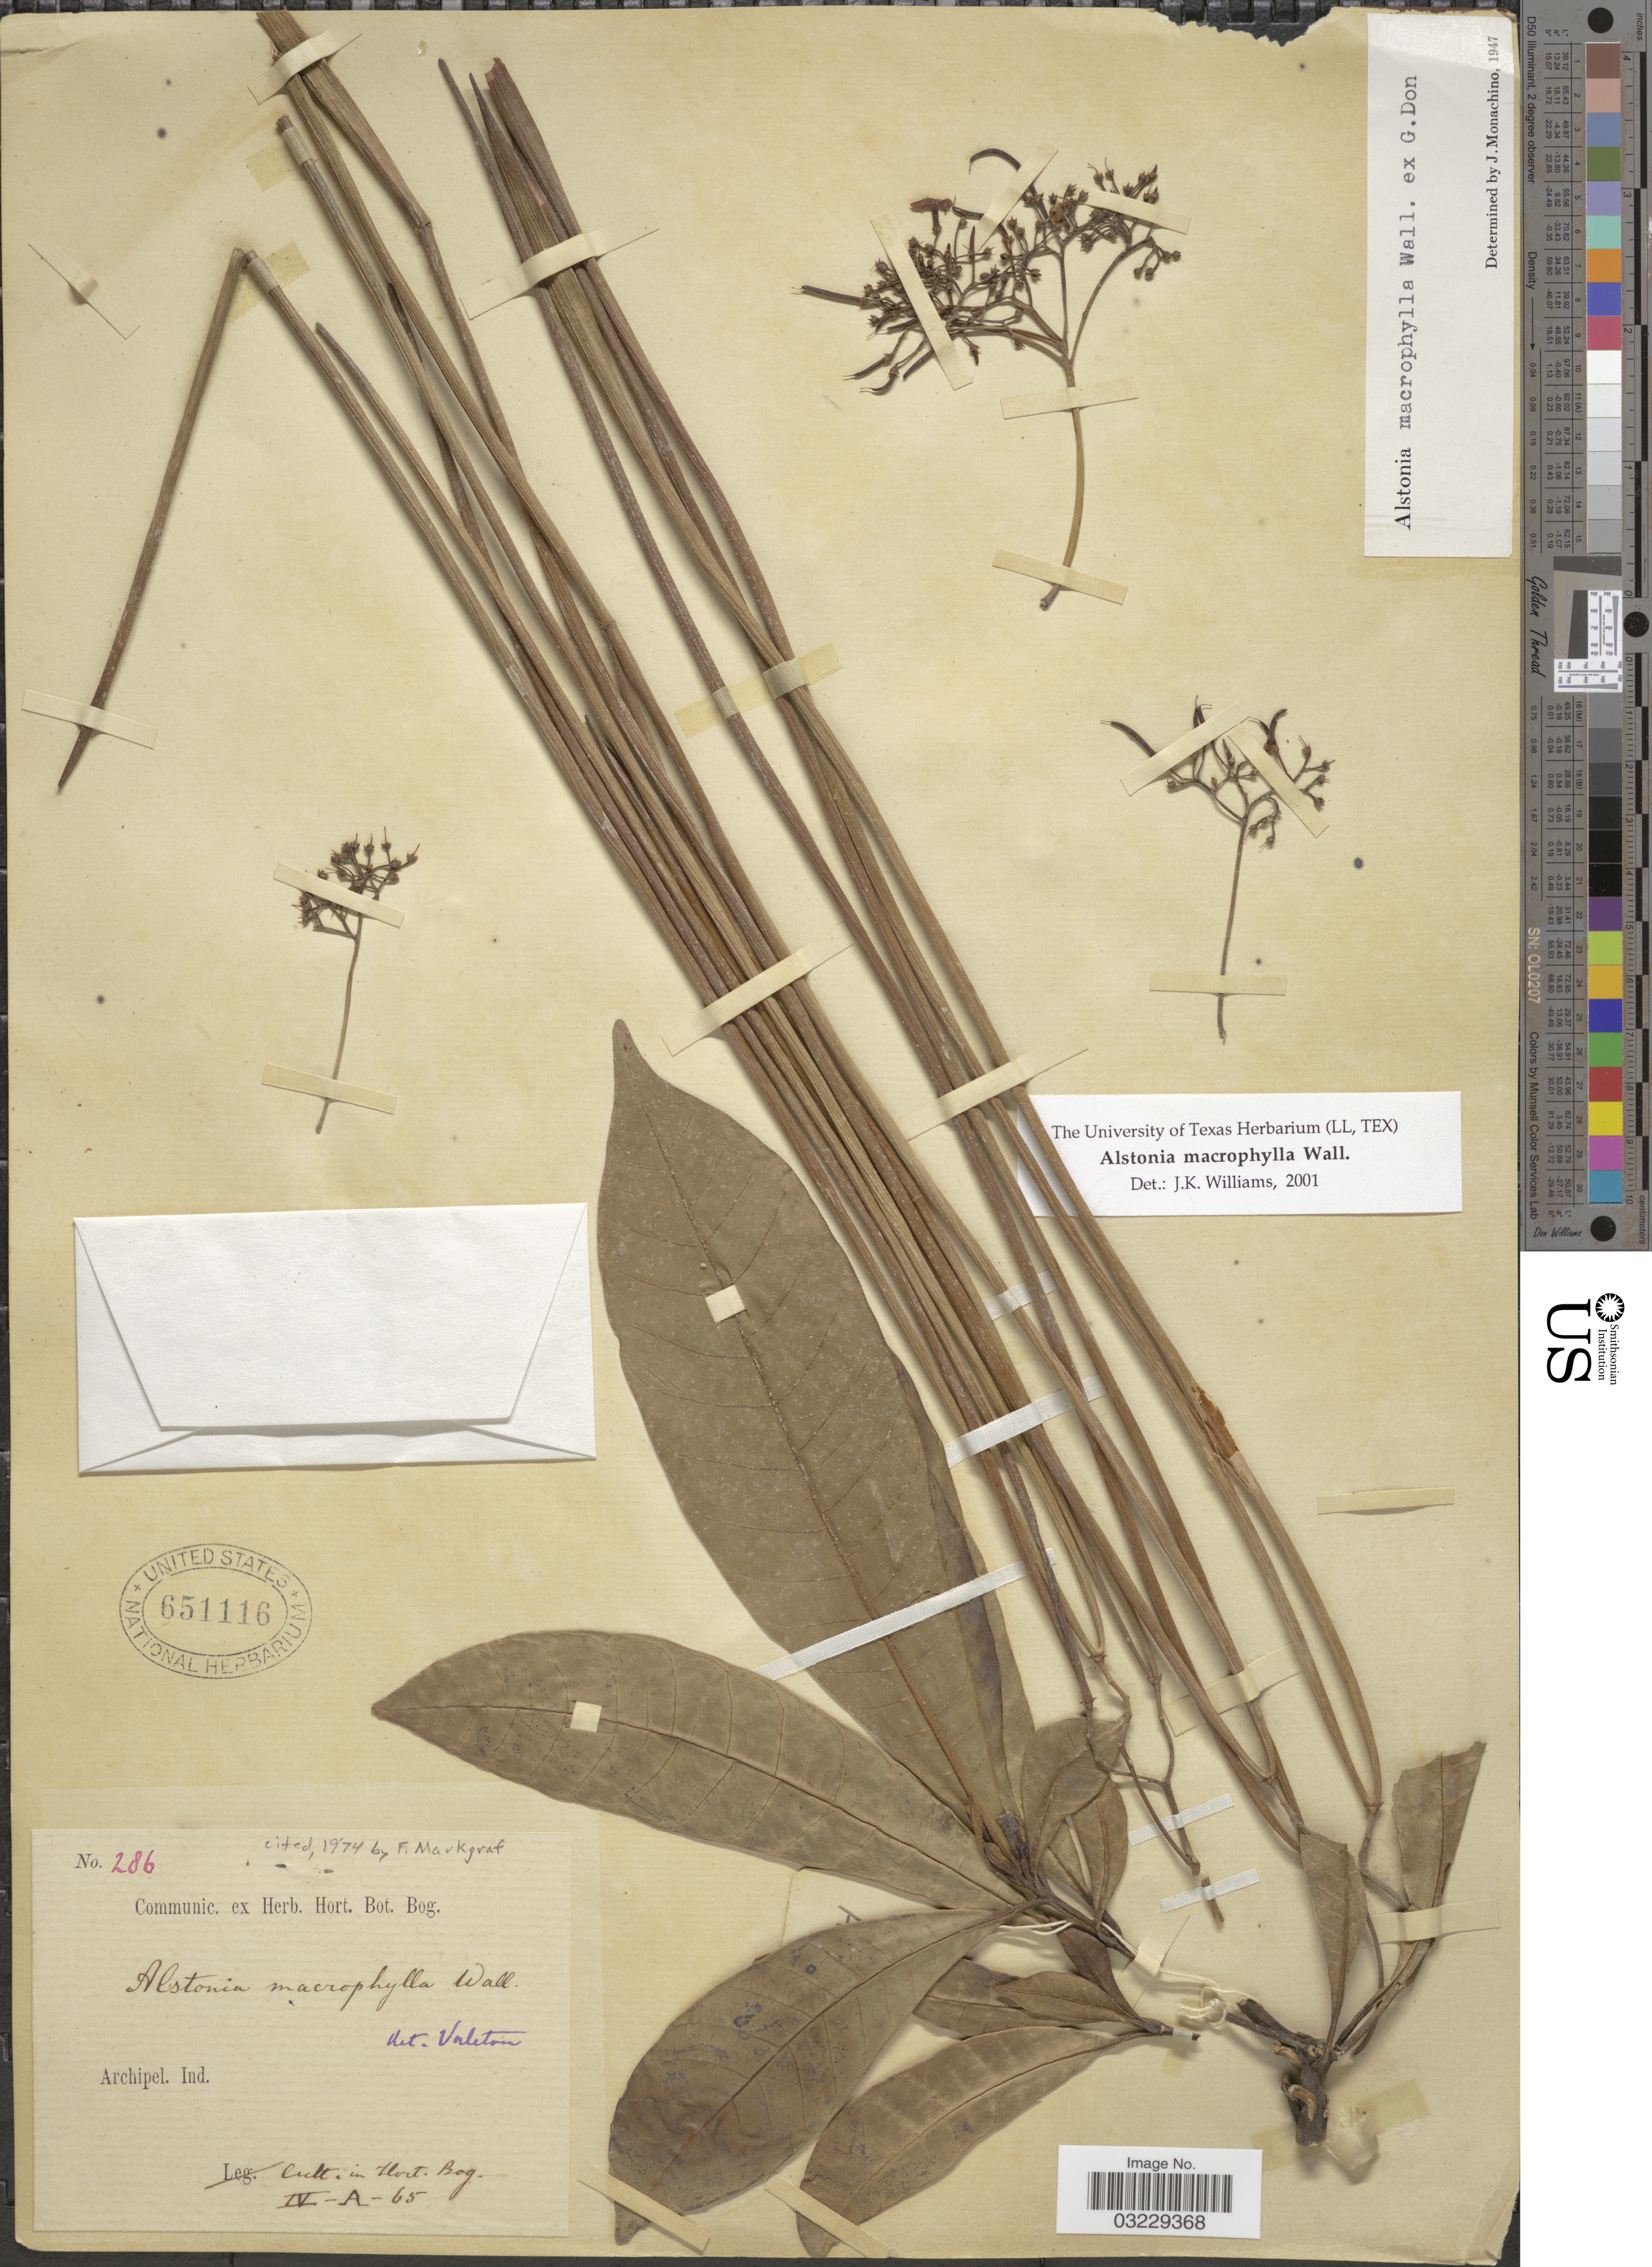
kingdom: Plantae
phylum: Tracheophyta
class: Magnoliopsida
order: Gentianales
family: Apocynaceae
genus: Alstonia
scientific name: Alstonia macrophylla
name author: Wall. ex G. Don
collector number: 286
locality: Archipel. Ind. Hort. Bog. IV-A-65.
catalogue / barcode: US 651116